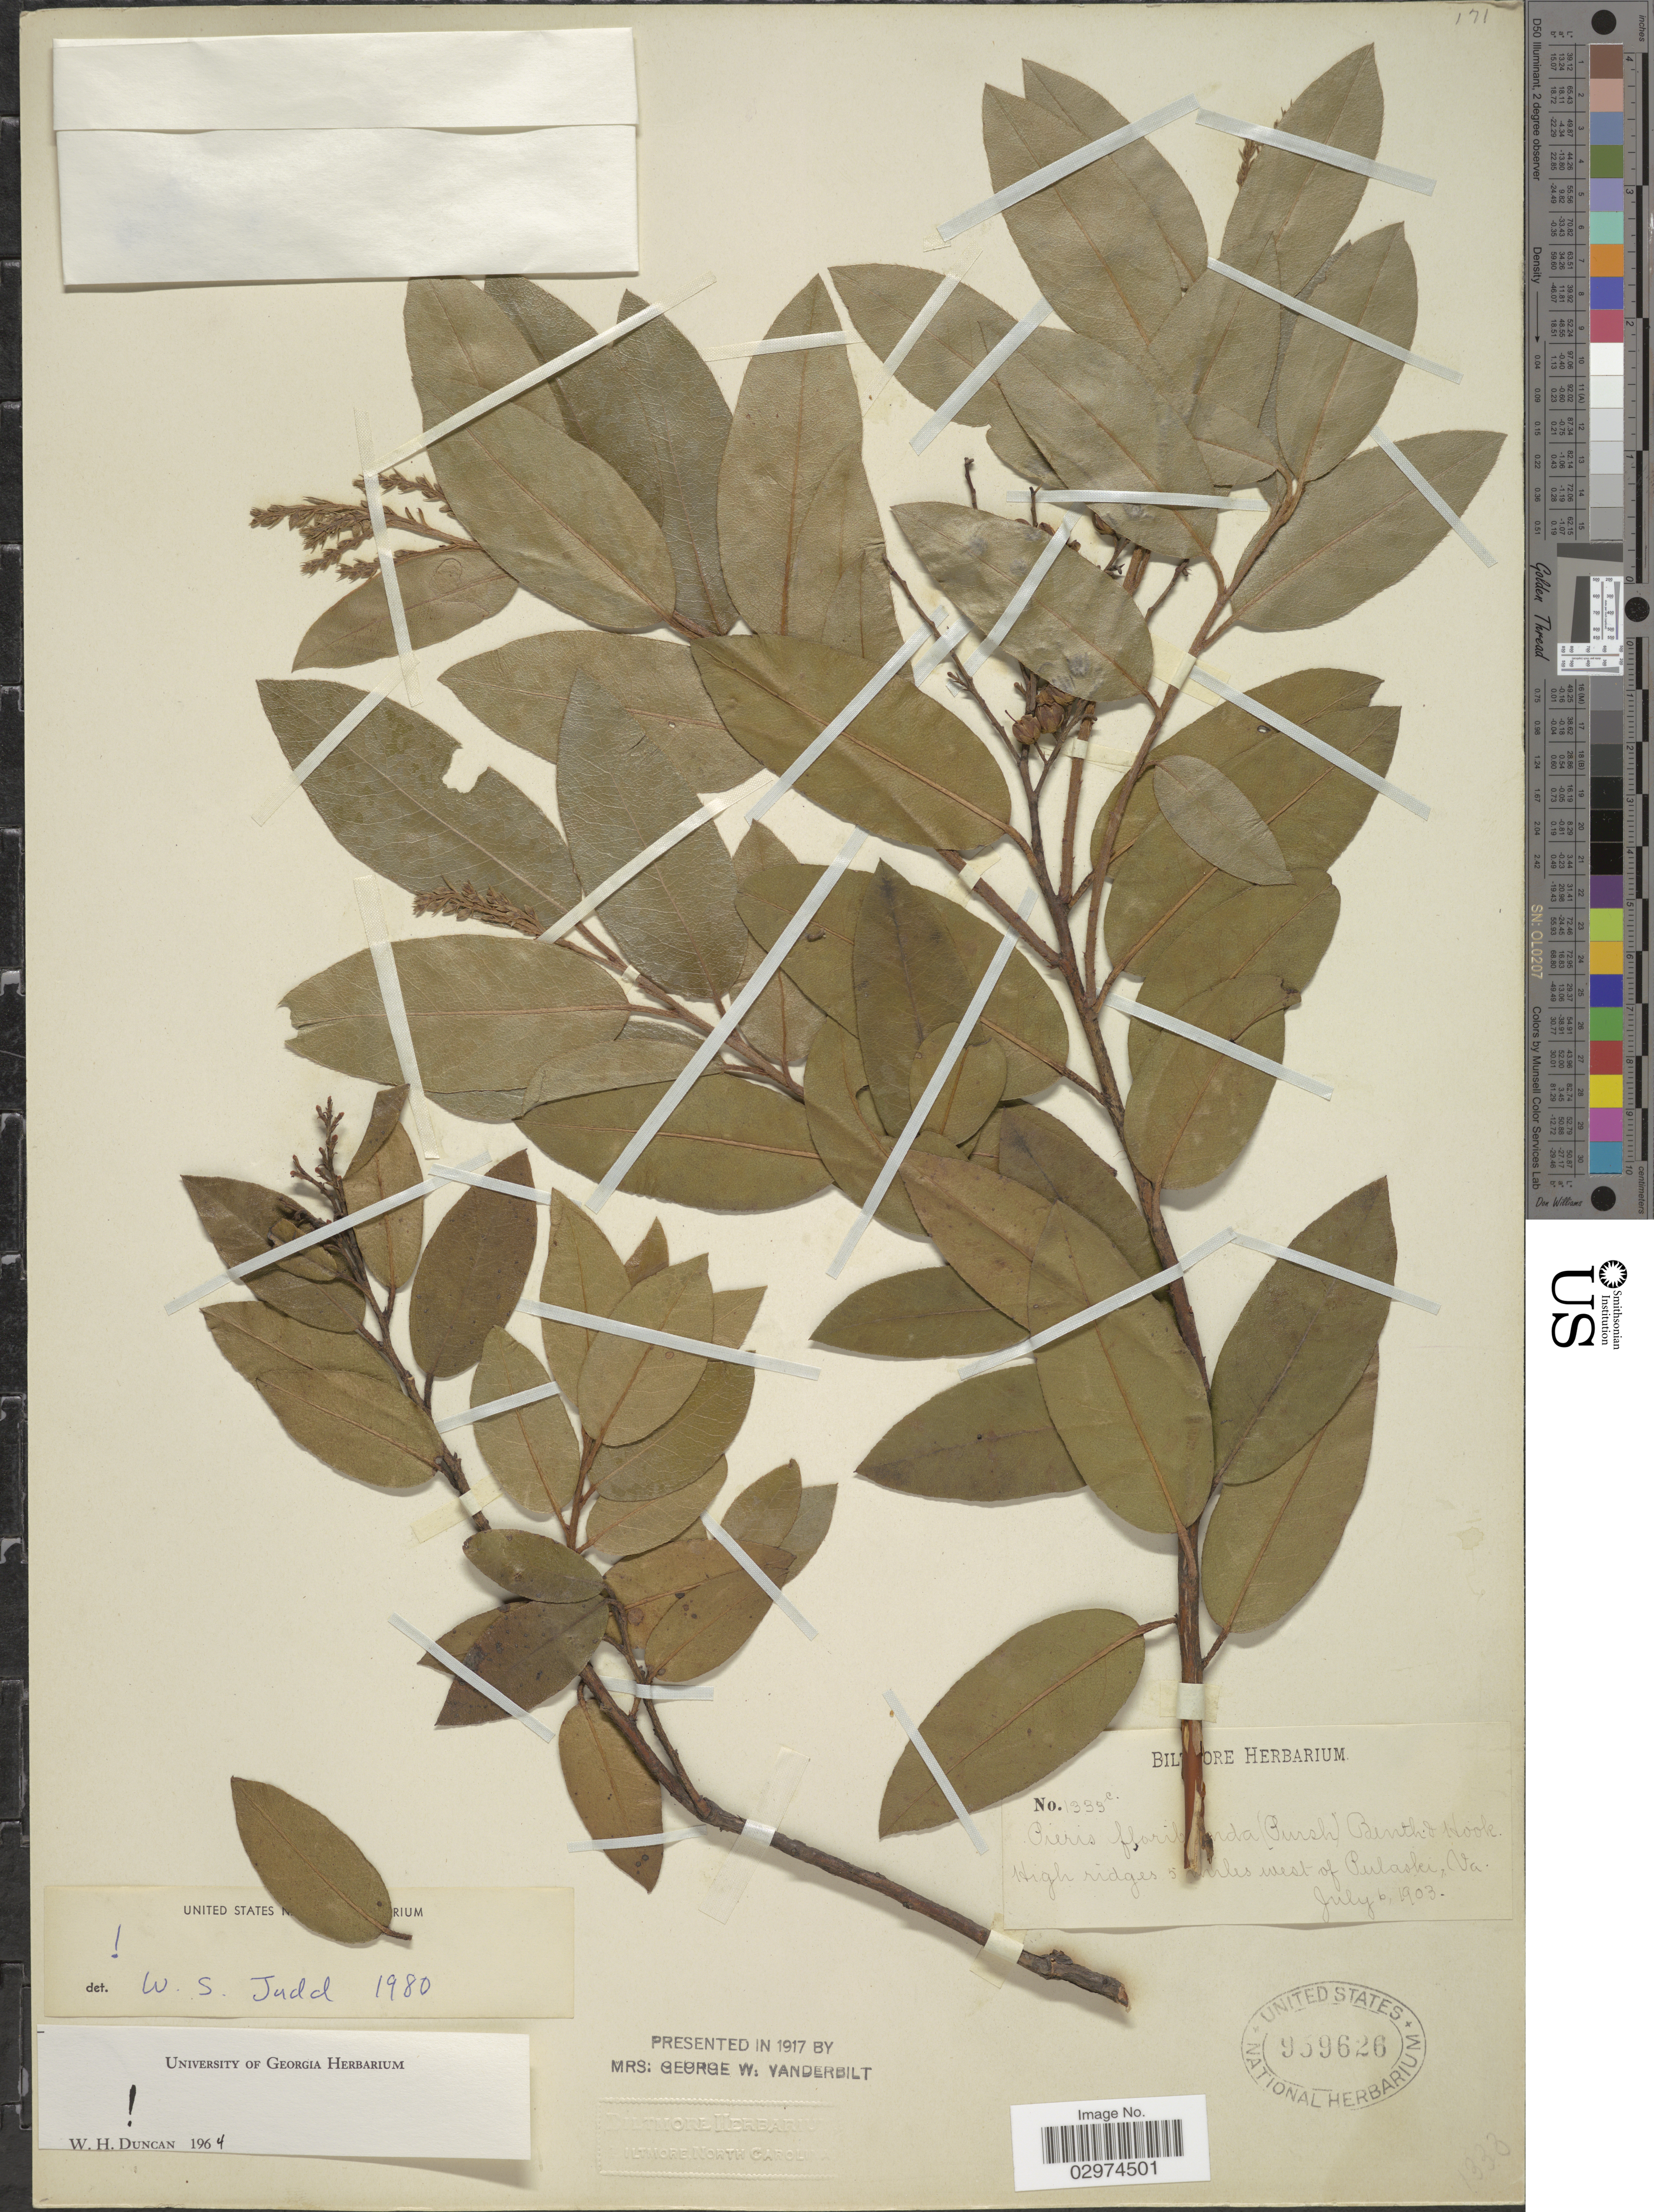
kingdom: Plantae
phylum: Tracheophyta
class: Magnoliopsida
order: Ericales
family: Ericaceae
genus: Pieris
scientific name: Pieris floribunda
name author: (Pursh) Benth. & Hook. f.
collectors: ex herb. Biltmore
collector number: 1339c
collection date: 1903-07-06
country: United States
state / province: Virginia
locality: High ridges 5 miles west of Pulaski.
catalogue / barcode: US 959626